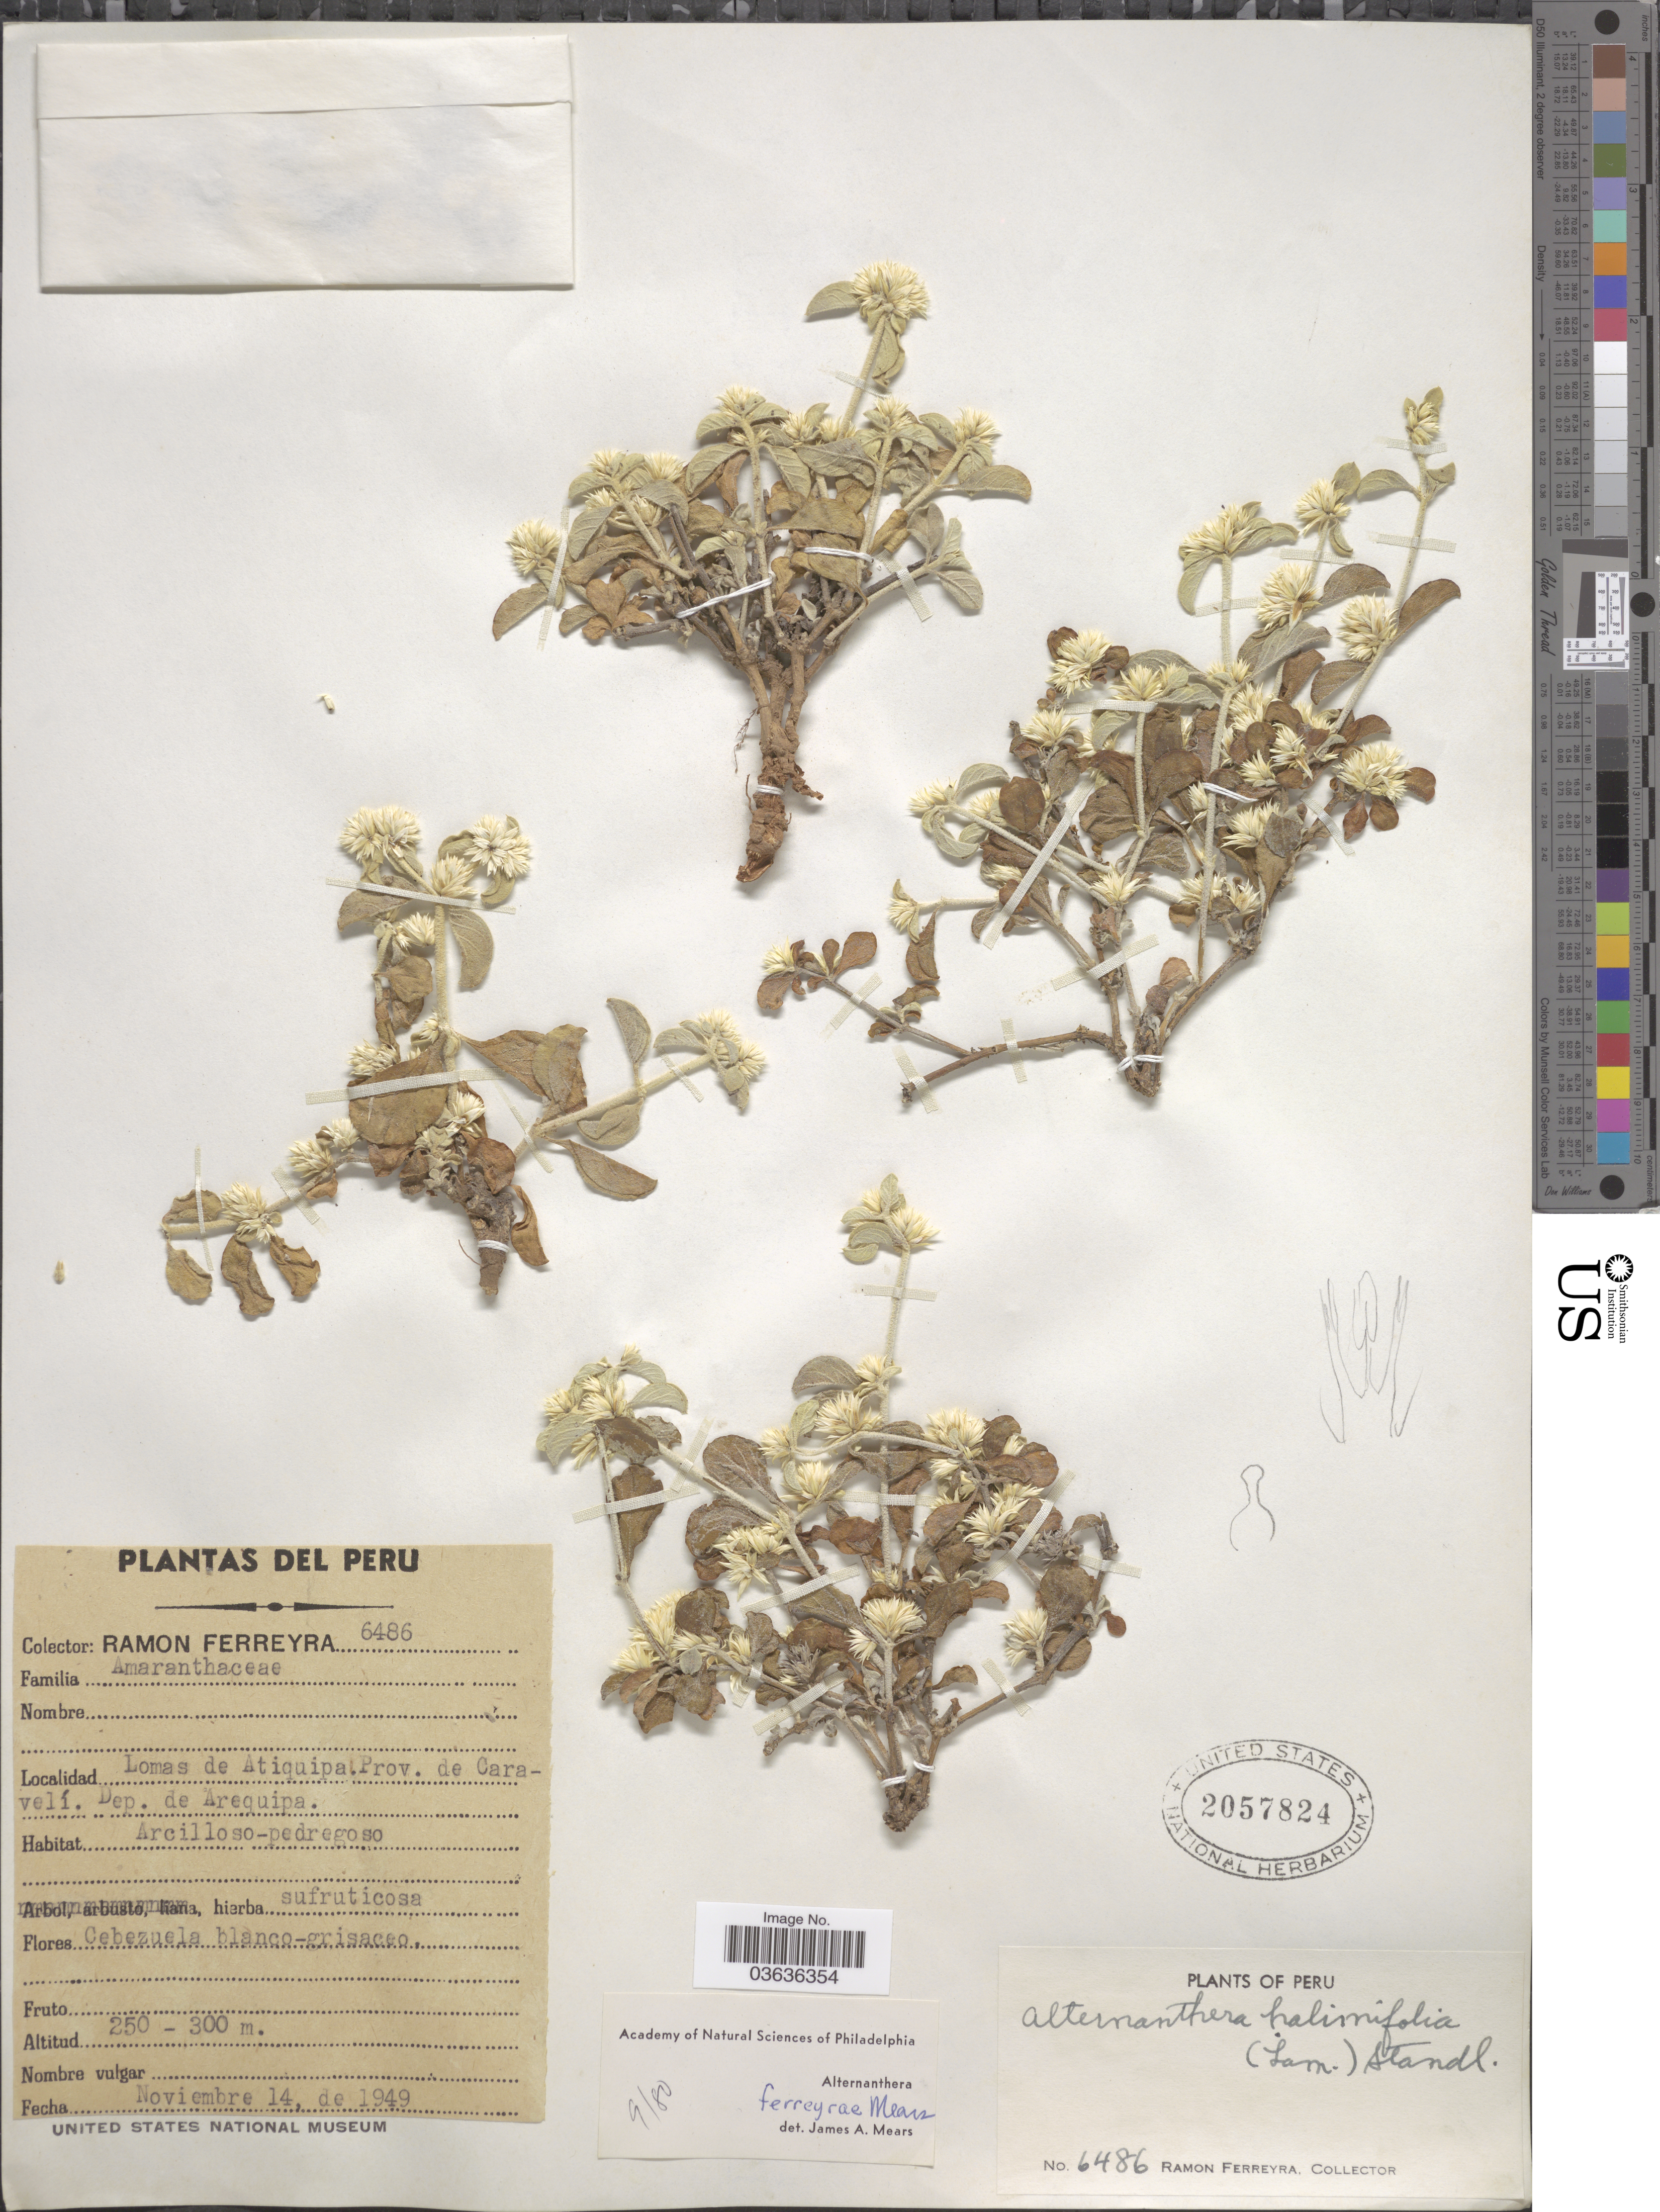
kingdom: Plantae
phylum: Tracheophyta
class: Magnoliopsida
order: Caryophyllales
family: Amaranthaceae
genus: Alternanthera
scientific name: Alternanthera halimifolia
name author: (Lam.) Standl. ex Pittier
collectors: R. A. Ferreyra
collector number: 6486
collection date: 1949-11-14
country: Peru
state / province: Arequipa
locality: Lomas de Atiquipa. Prov. de Caravelí. Dep. de Arequipa.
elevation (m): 250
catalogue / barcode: US 2057824